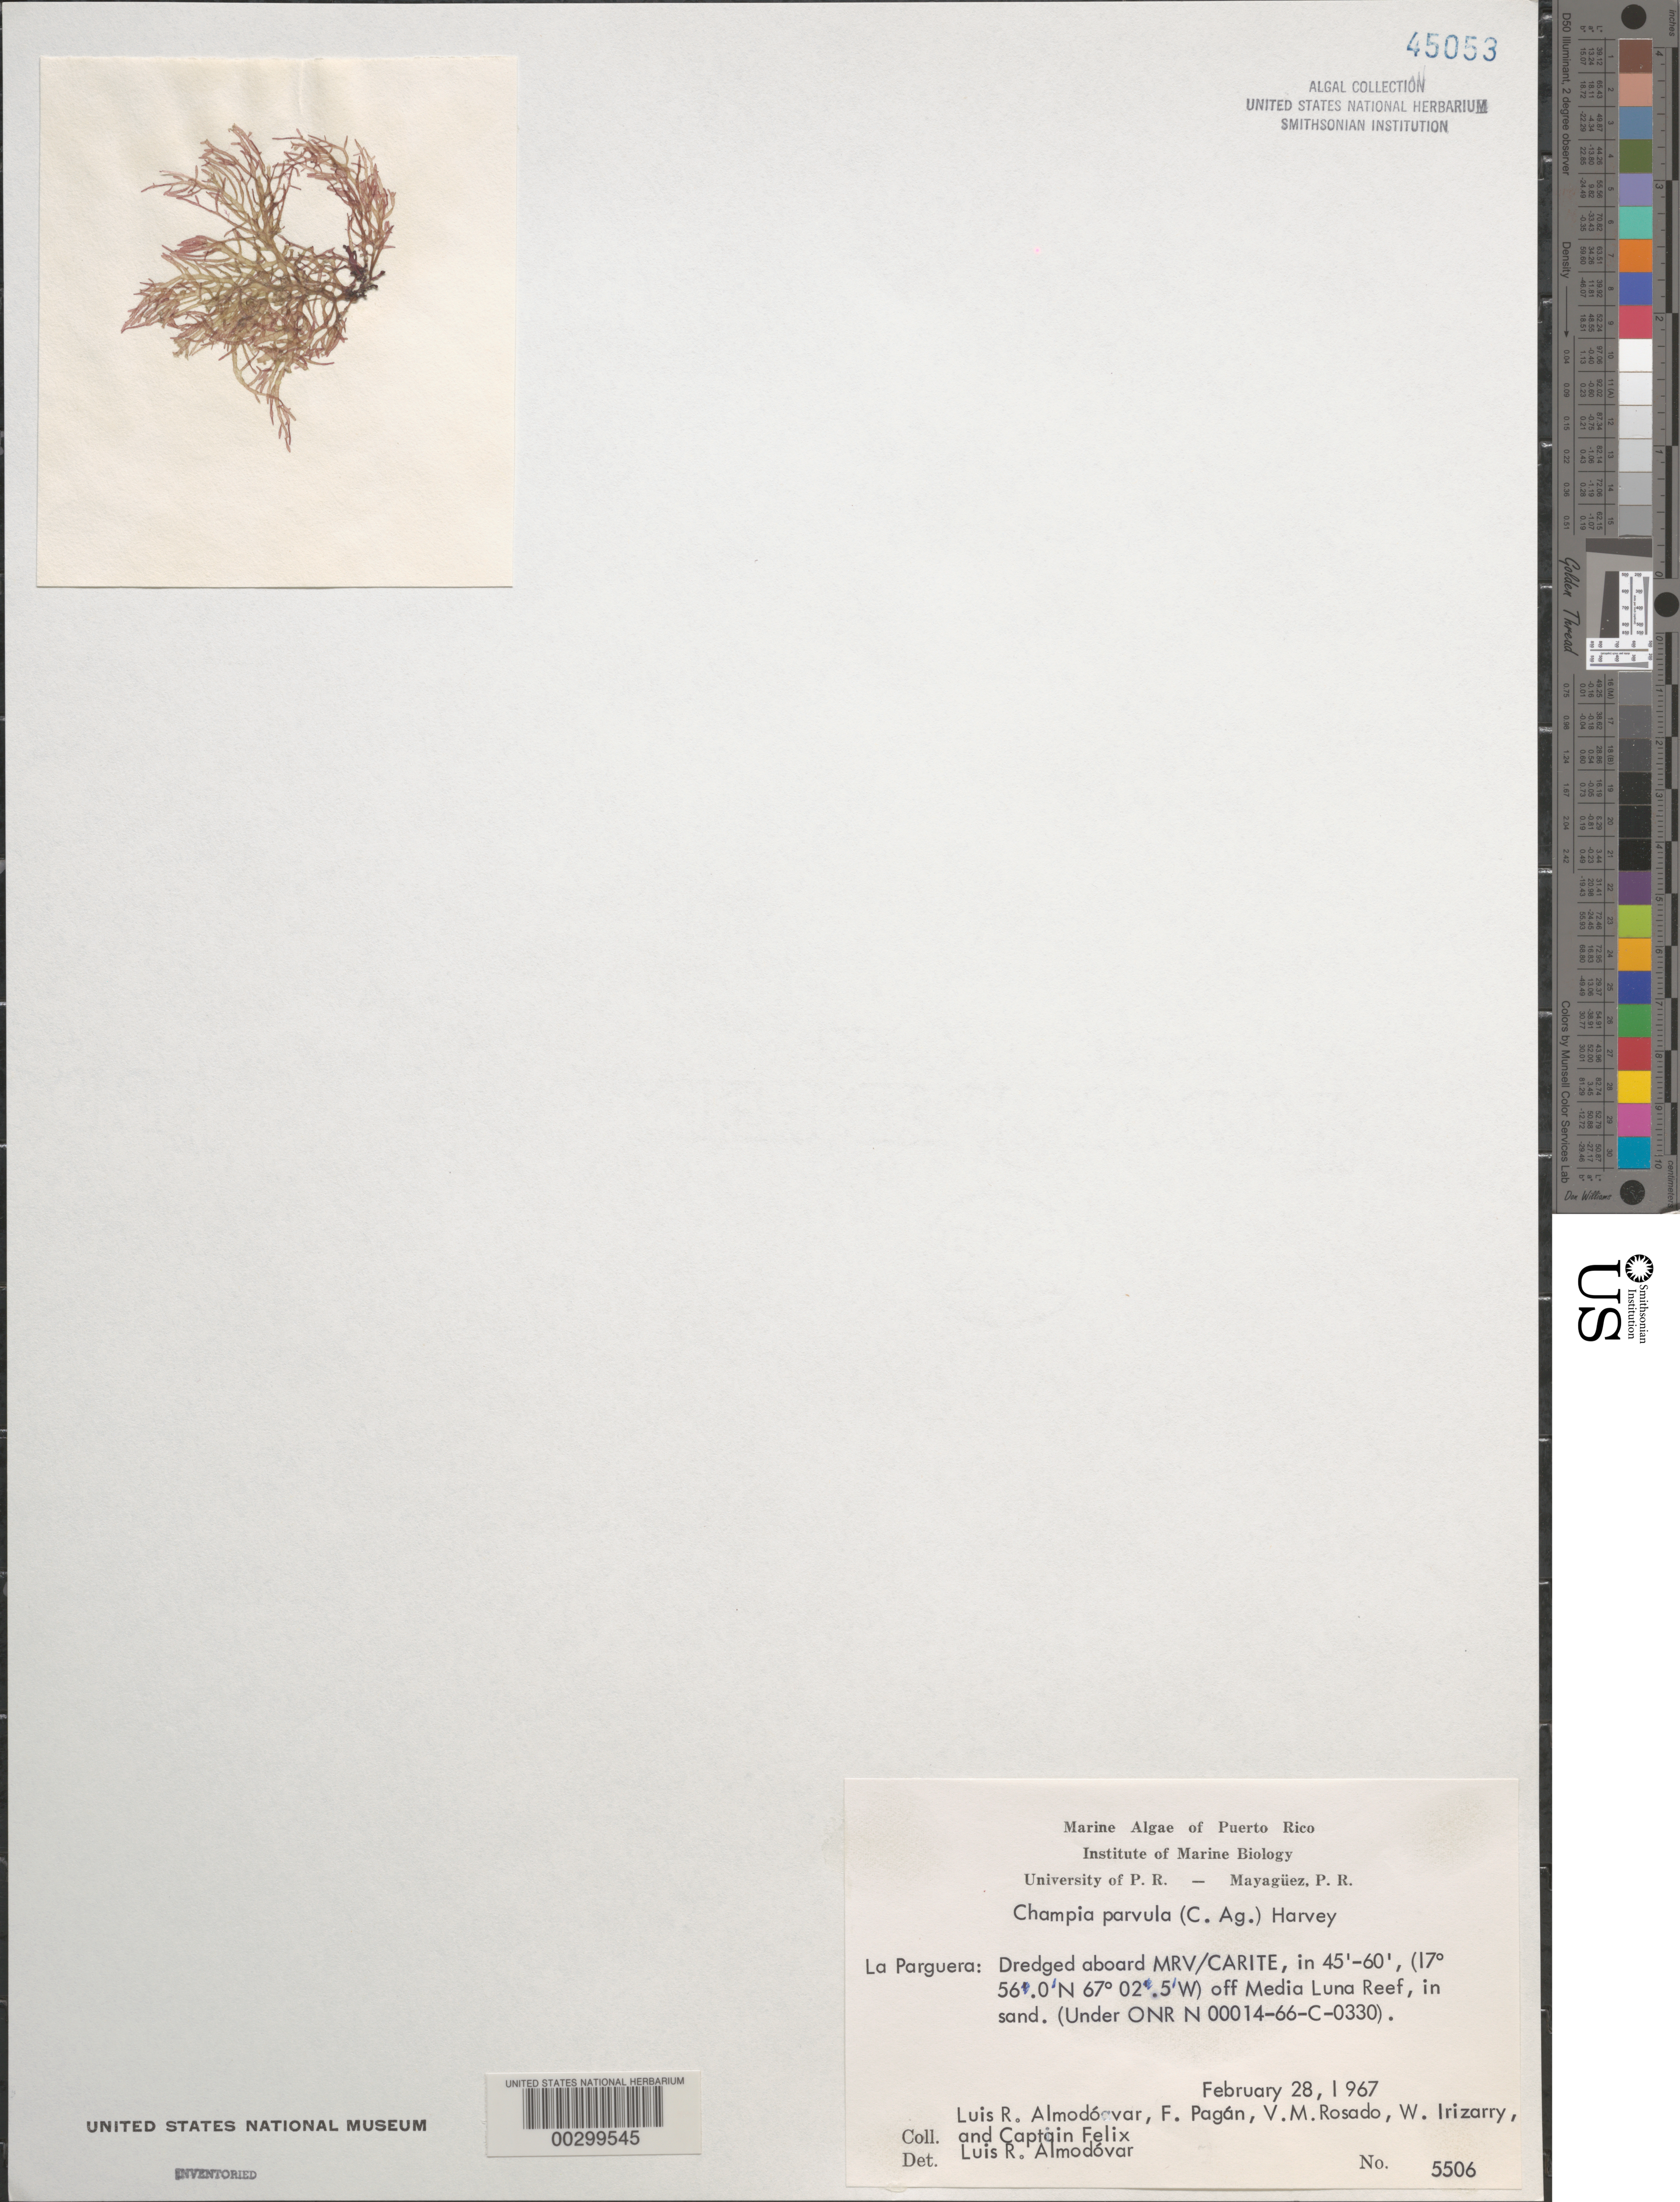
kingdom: Plantae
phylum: Rhodophyta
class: Florideophyceae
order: Rhodymeniales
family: Champiaceae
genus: Champia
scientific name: Champia parvula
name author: (C. Agardh) Harv.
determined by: Almodovar, L. R.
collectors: L. Almodovar, F. Pagan, V. Rosado, W. Irizarry & C. Felix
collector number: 5506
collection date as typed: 28 Feb 1967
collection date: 1967-02-28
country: Puerto Rico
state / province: Lajas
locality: La Parguera, off Media Luna Reef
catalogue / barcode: US 45053